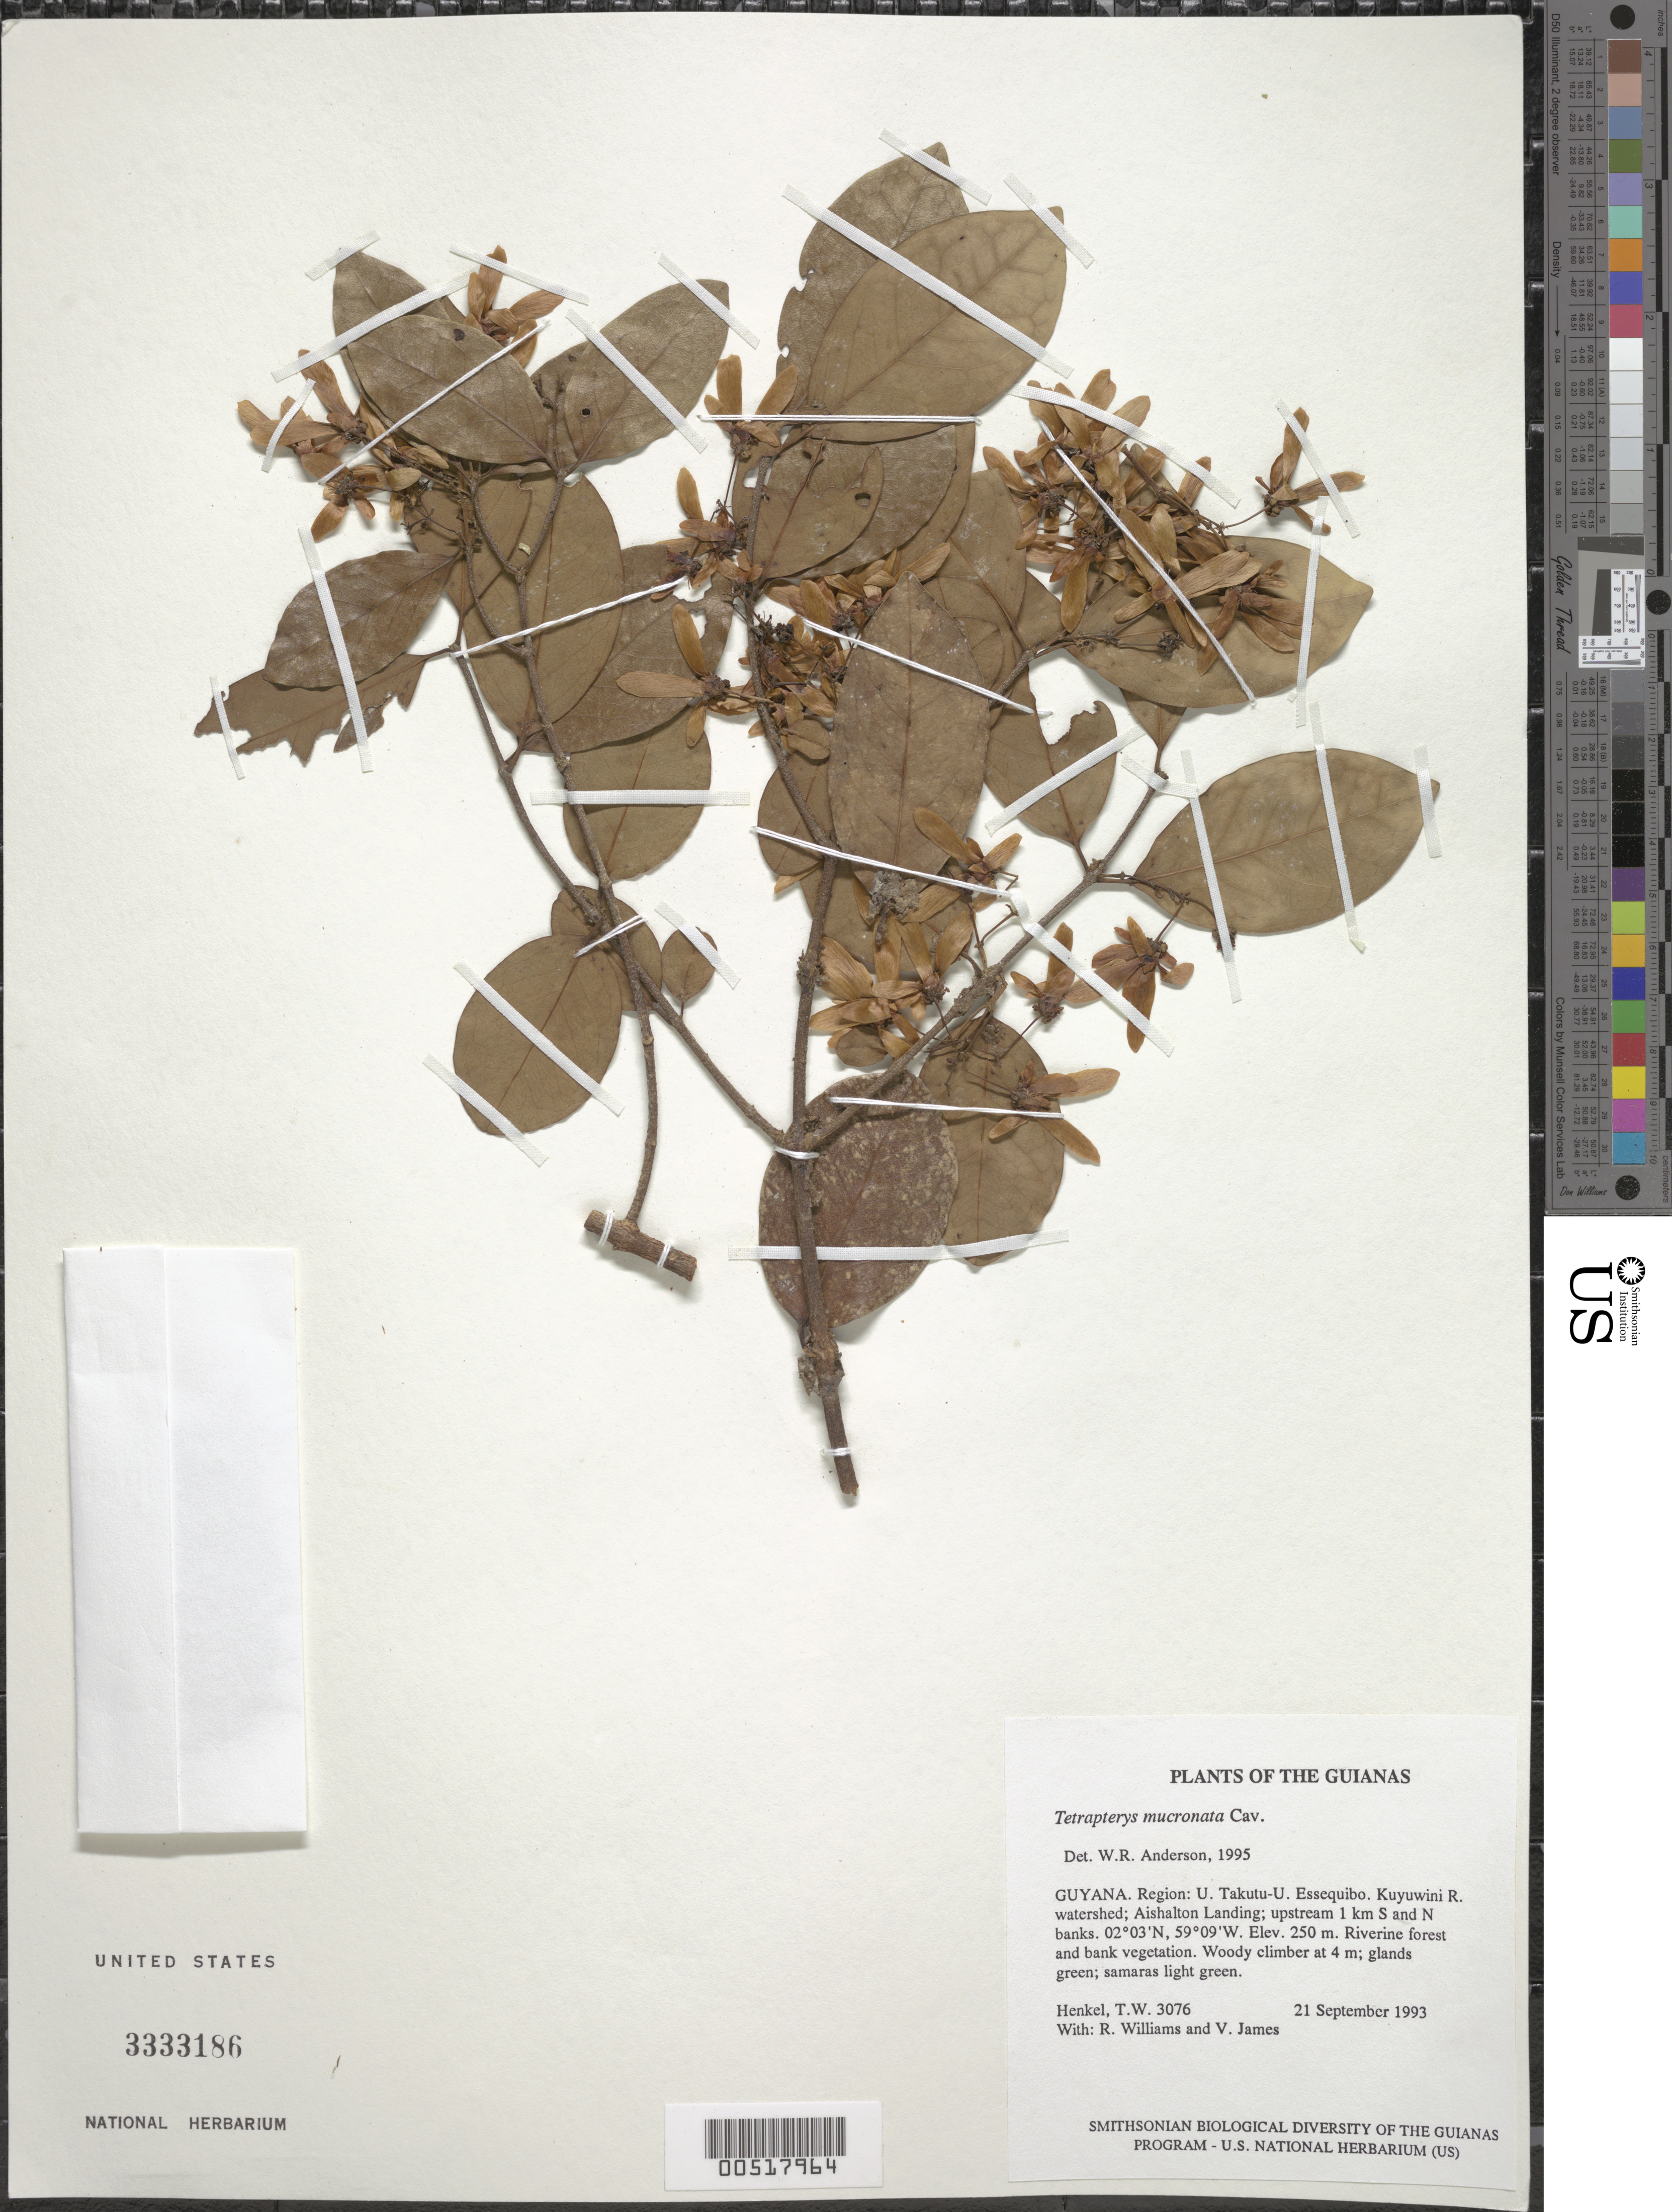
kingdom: Plantae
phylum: Tracheophyta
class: Magnoliopsida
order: Malpighiales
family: Malpighiaceae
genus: Tetrapterys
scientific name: Tetrapterys mucronata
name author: Cav.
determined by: Anderson, W. R., (MICH), University of Michigan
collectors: T. Henkel, R. Williams & V. James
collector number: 3076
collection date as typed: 21 September 1993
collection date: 1993-09-21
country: Guyana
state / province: U. Takutu-U. Essequibo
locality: Kuyuwini R. watershed; Aishalton Landing; upstream 1 km S and N banks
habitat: Riverine forest and bank vegetation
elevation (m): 250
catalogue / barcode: US 3333186